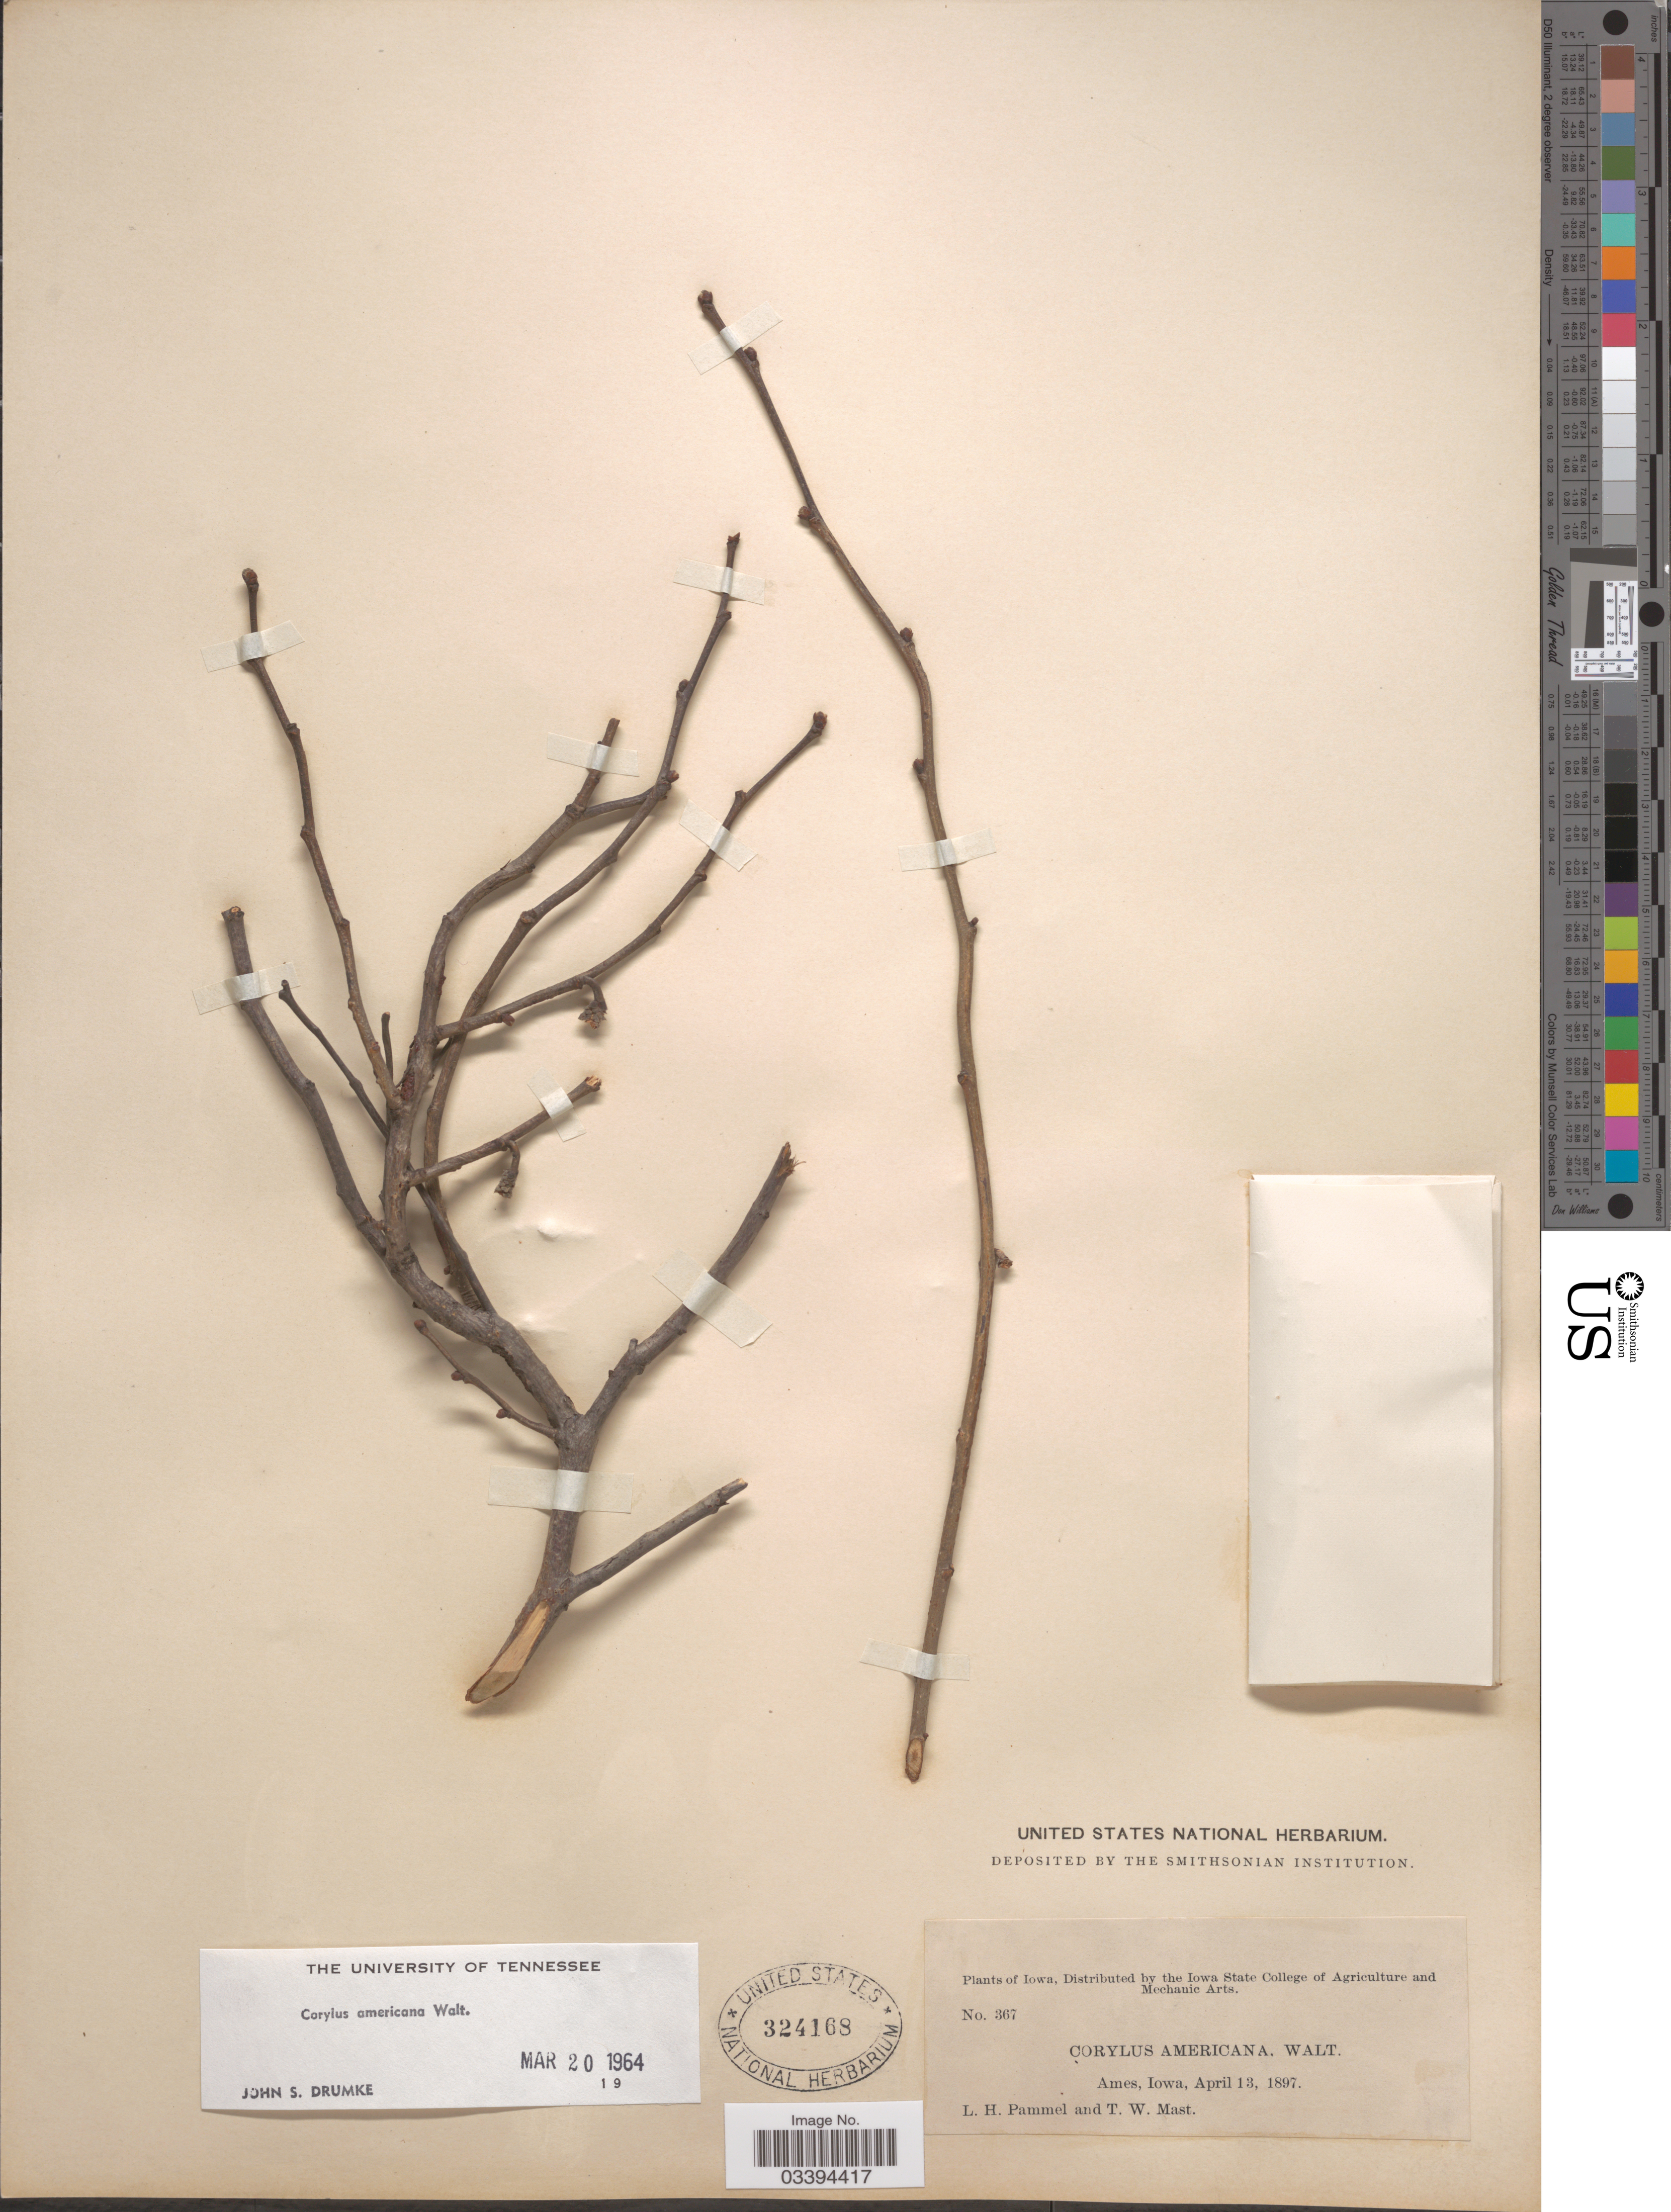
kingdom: Plantae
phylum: Tracheophyta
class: Magnoliopsida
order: Fagales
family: Betulaceae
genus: Corylus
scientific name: Corylus americana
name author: Walter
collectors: L. Pammel & T. Mast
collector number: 367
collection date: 1897-04-13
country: United States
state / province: Iowa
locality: Ames.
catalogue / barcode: US 324168